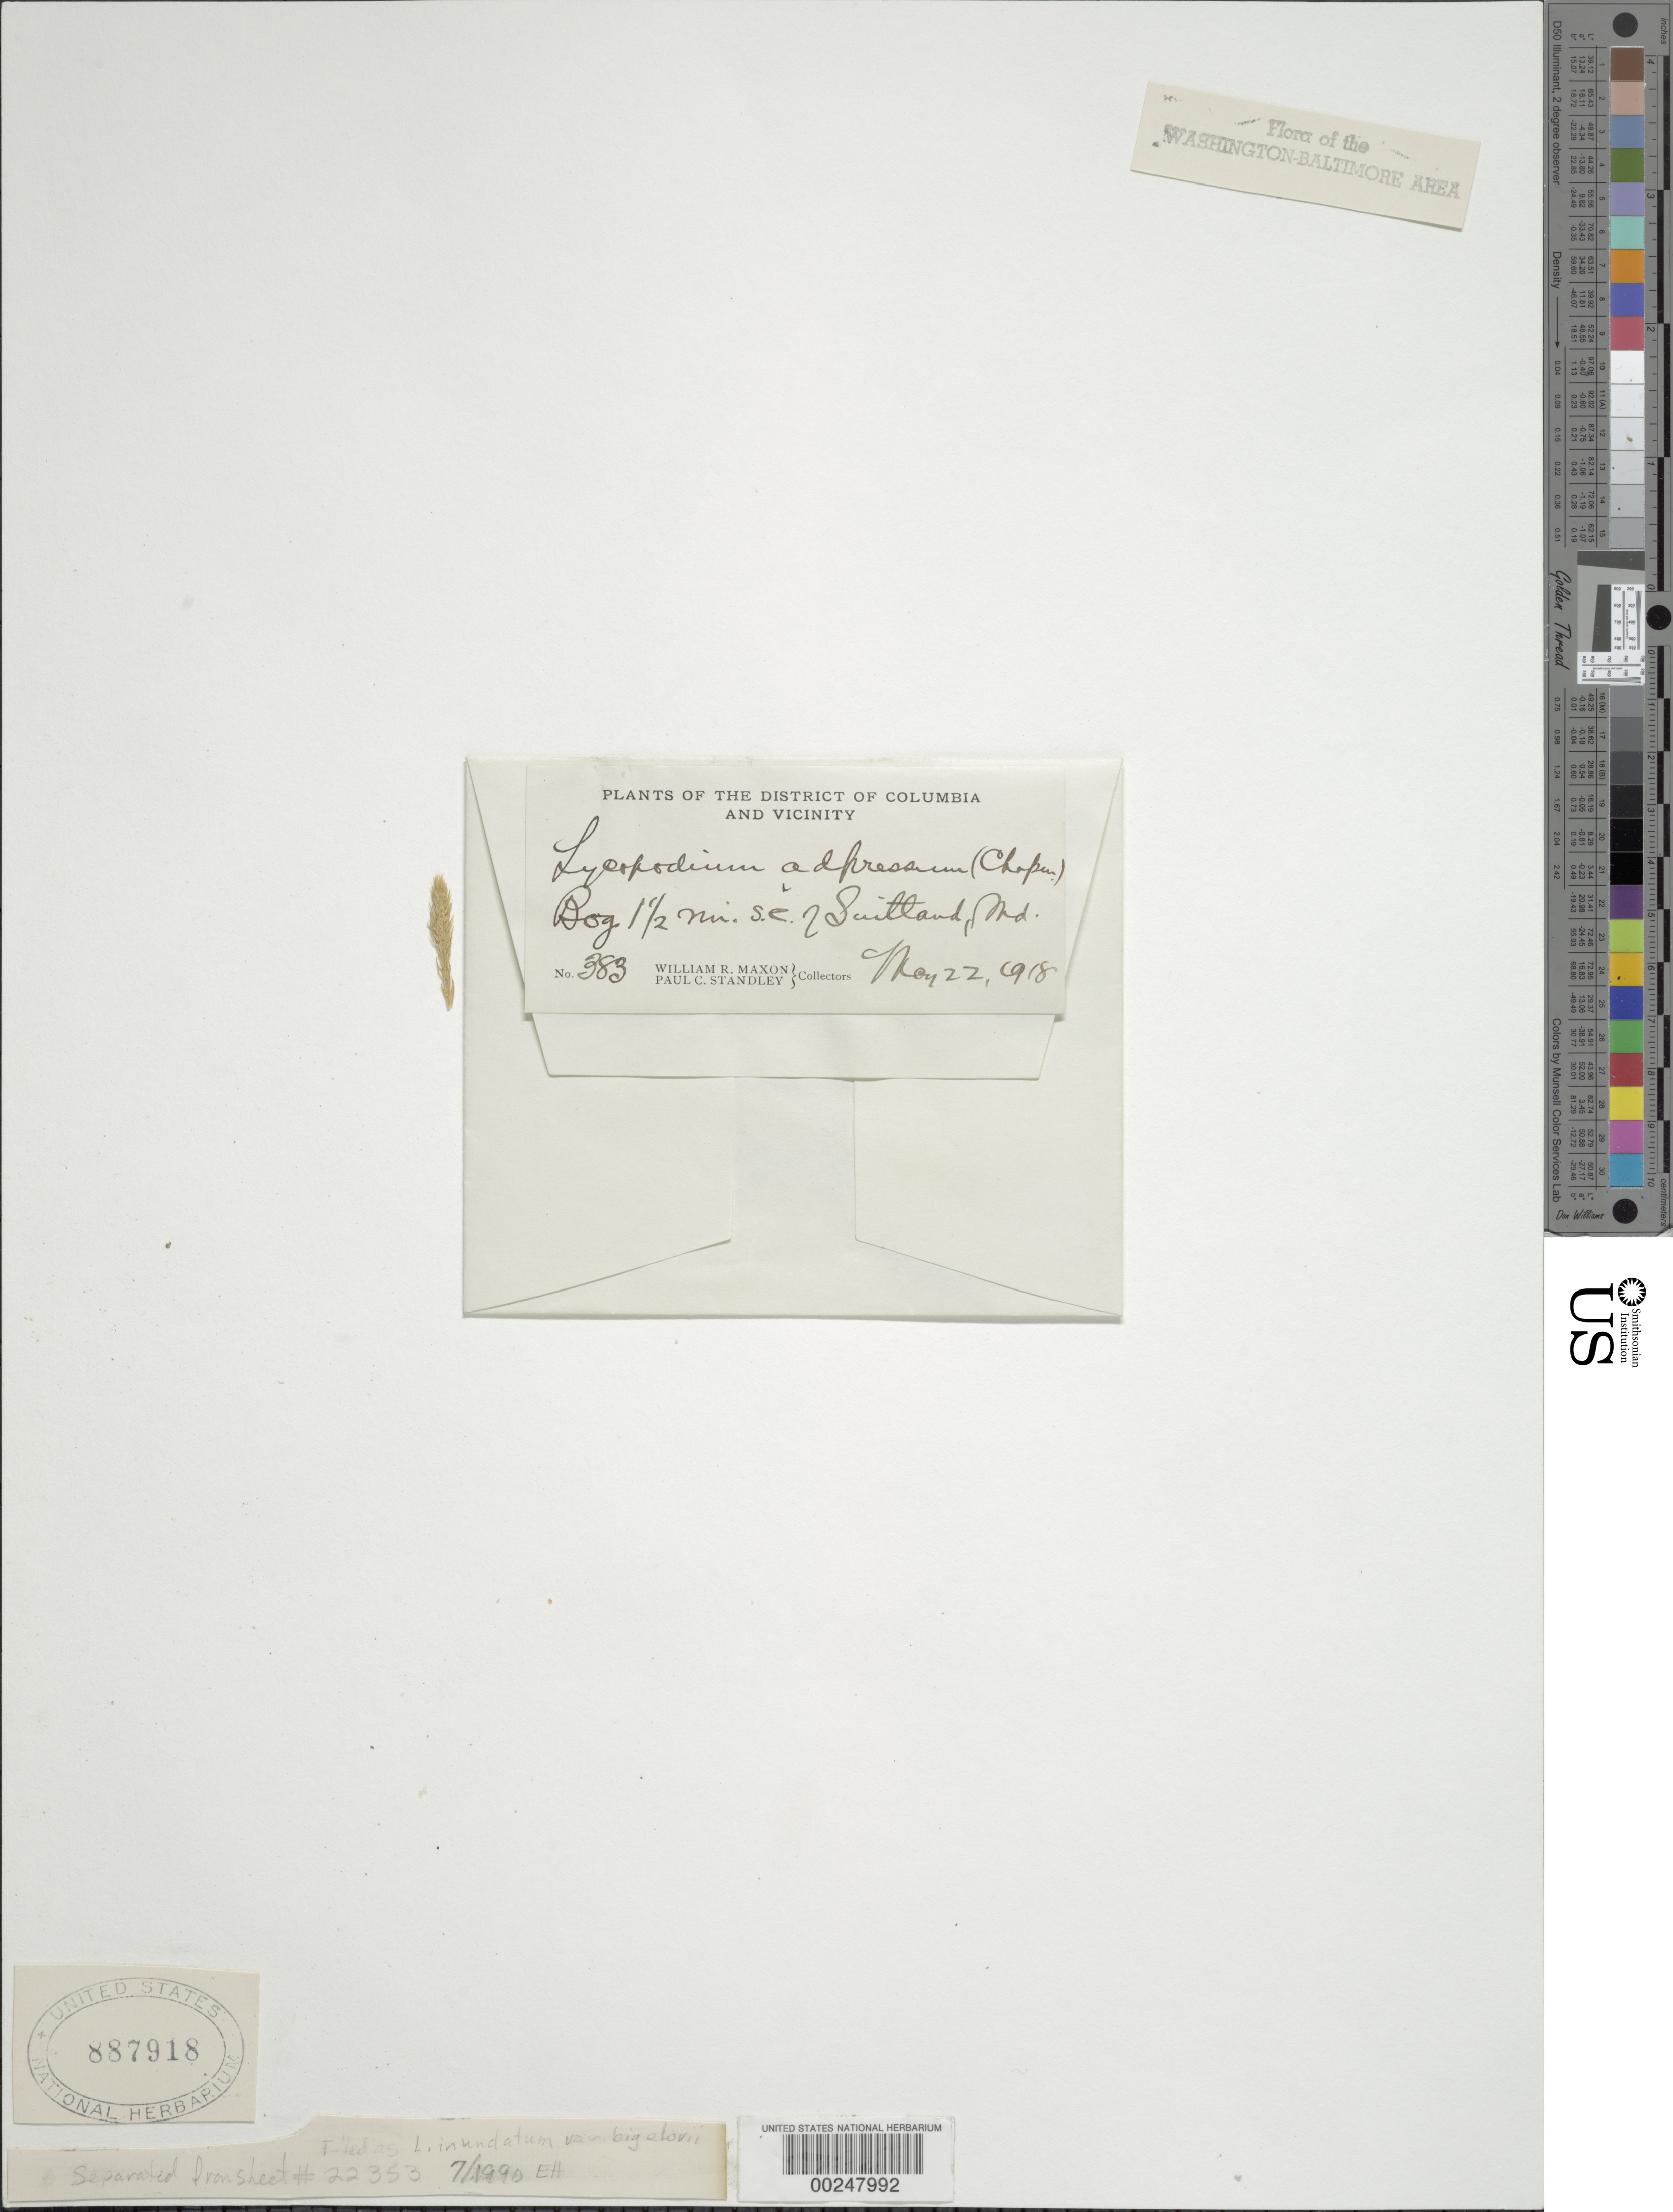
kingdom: Plantae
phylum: Tracheophyta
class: Lycopodiopsida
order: Lycopodiales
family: Lycopodiaceae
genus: Lycopodiella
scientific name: Lycopodiella appressa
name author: (Chapm.) Cranfill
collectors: W. R. Maxon & P. C. Standley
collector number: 383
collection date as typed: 22 May 1918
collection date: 1918-05-22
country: United States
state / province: Maryland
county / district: Prince George's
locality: Southeast of Suitland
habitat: Bog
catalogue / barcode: US 887918